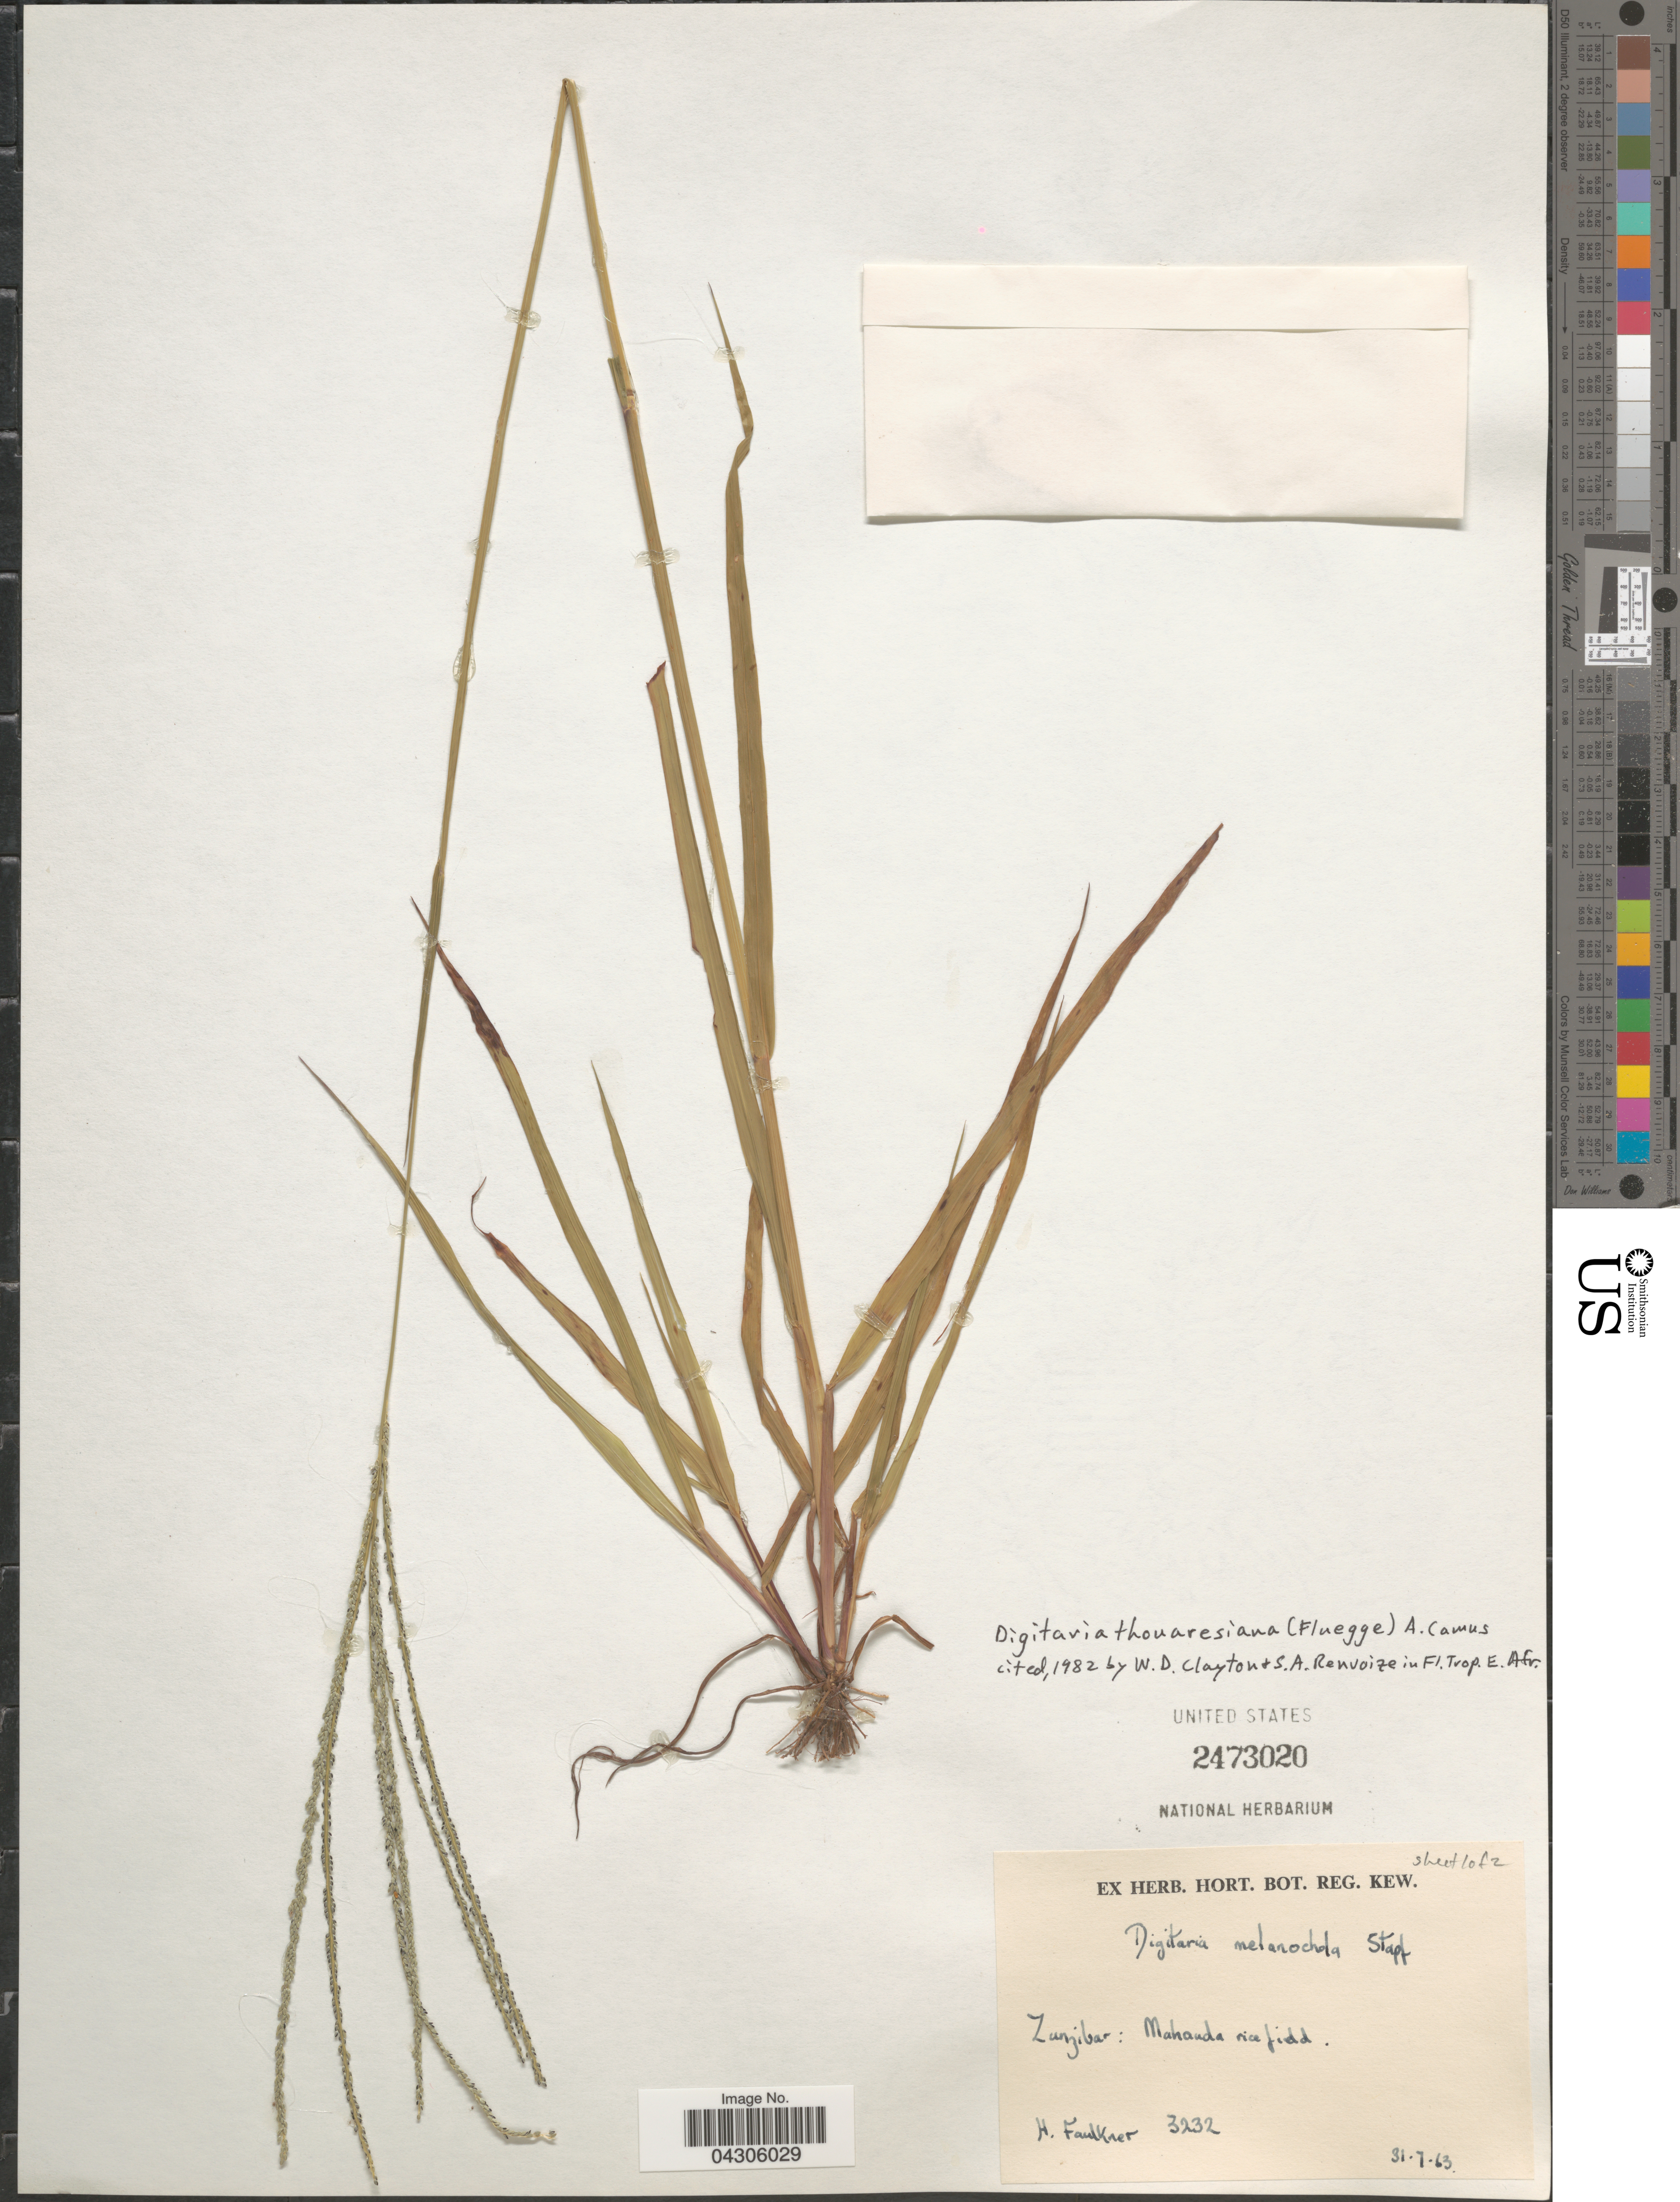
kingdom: Plantae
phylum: Tracheophyta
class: Liliopsida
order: Poales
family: Poaceae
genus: Digitaria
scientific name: Digitaria thouarsiana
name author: (Flüggé) A. Camus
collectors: H. Faulkner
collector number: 3232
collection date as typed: Transcribed d/m/y: 31/7/63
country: Tanzania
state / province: Zanzibar North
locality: Mahanda rice field.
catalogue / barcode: US 2473020